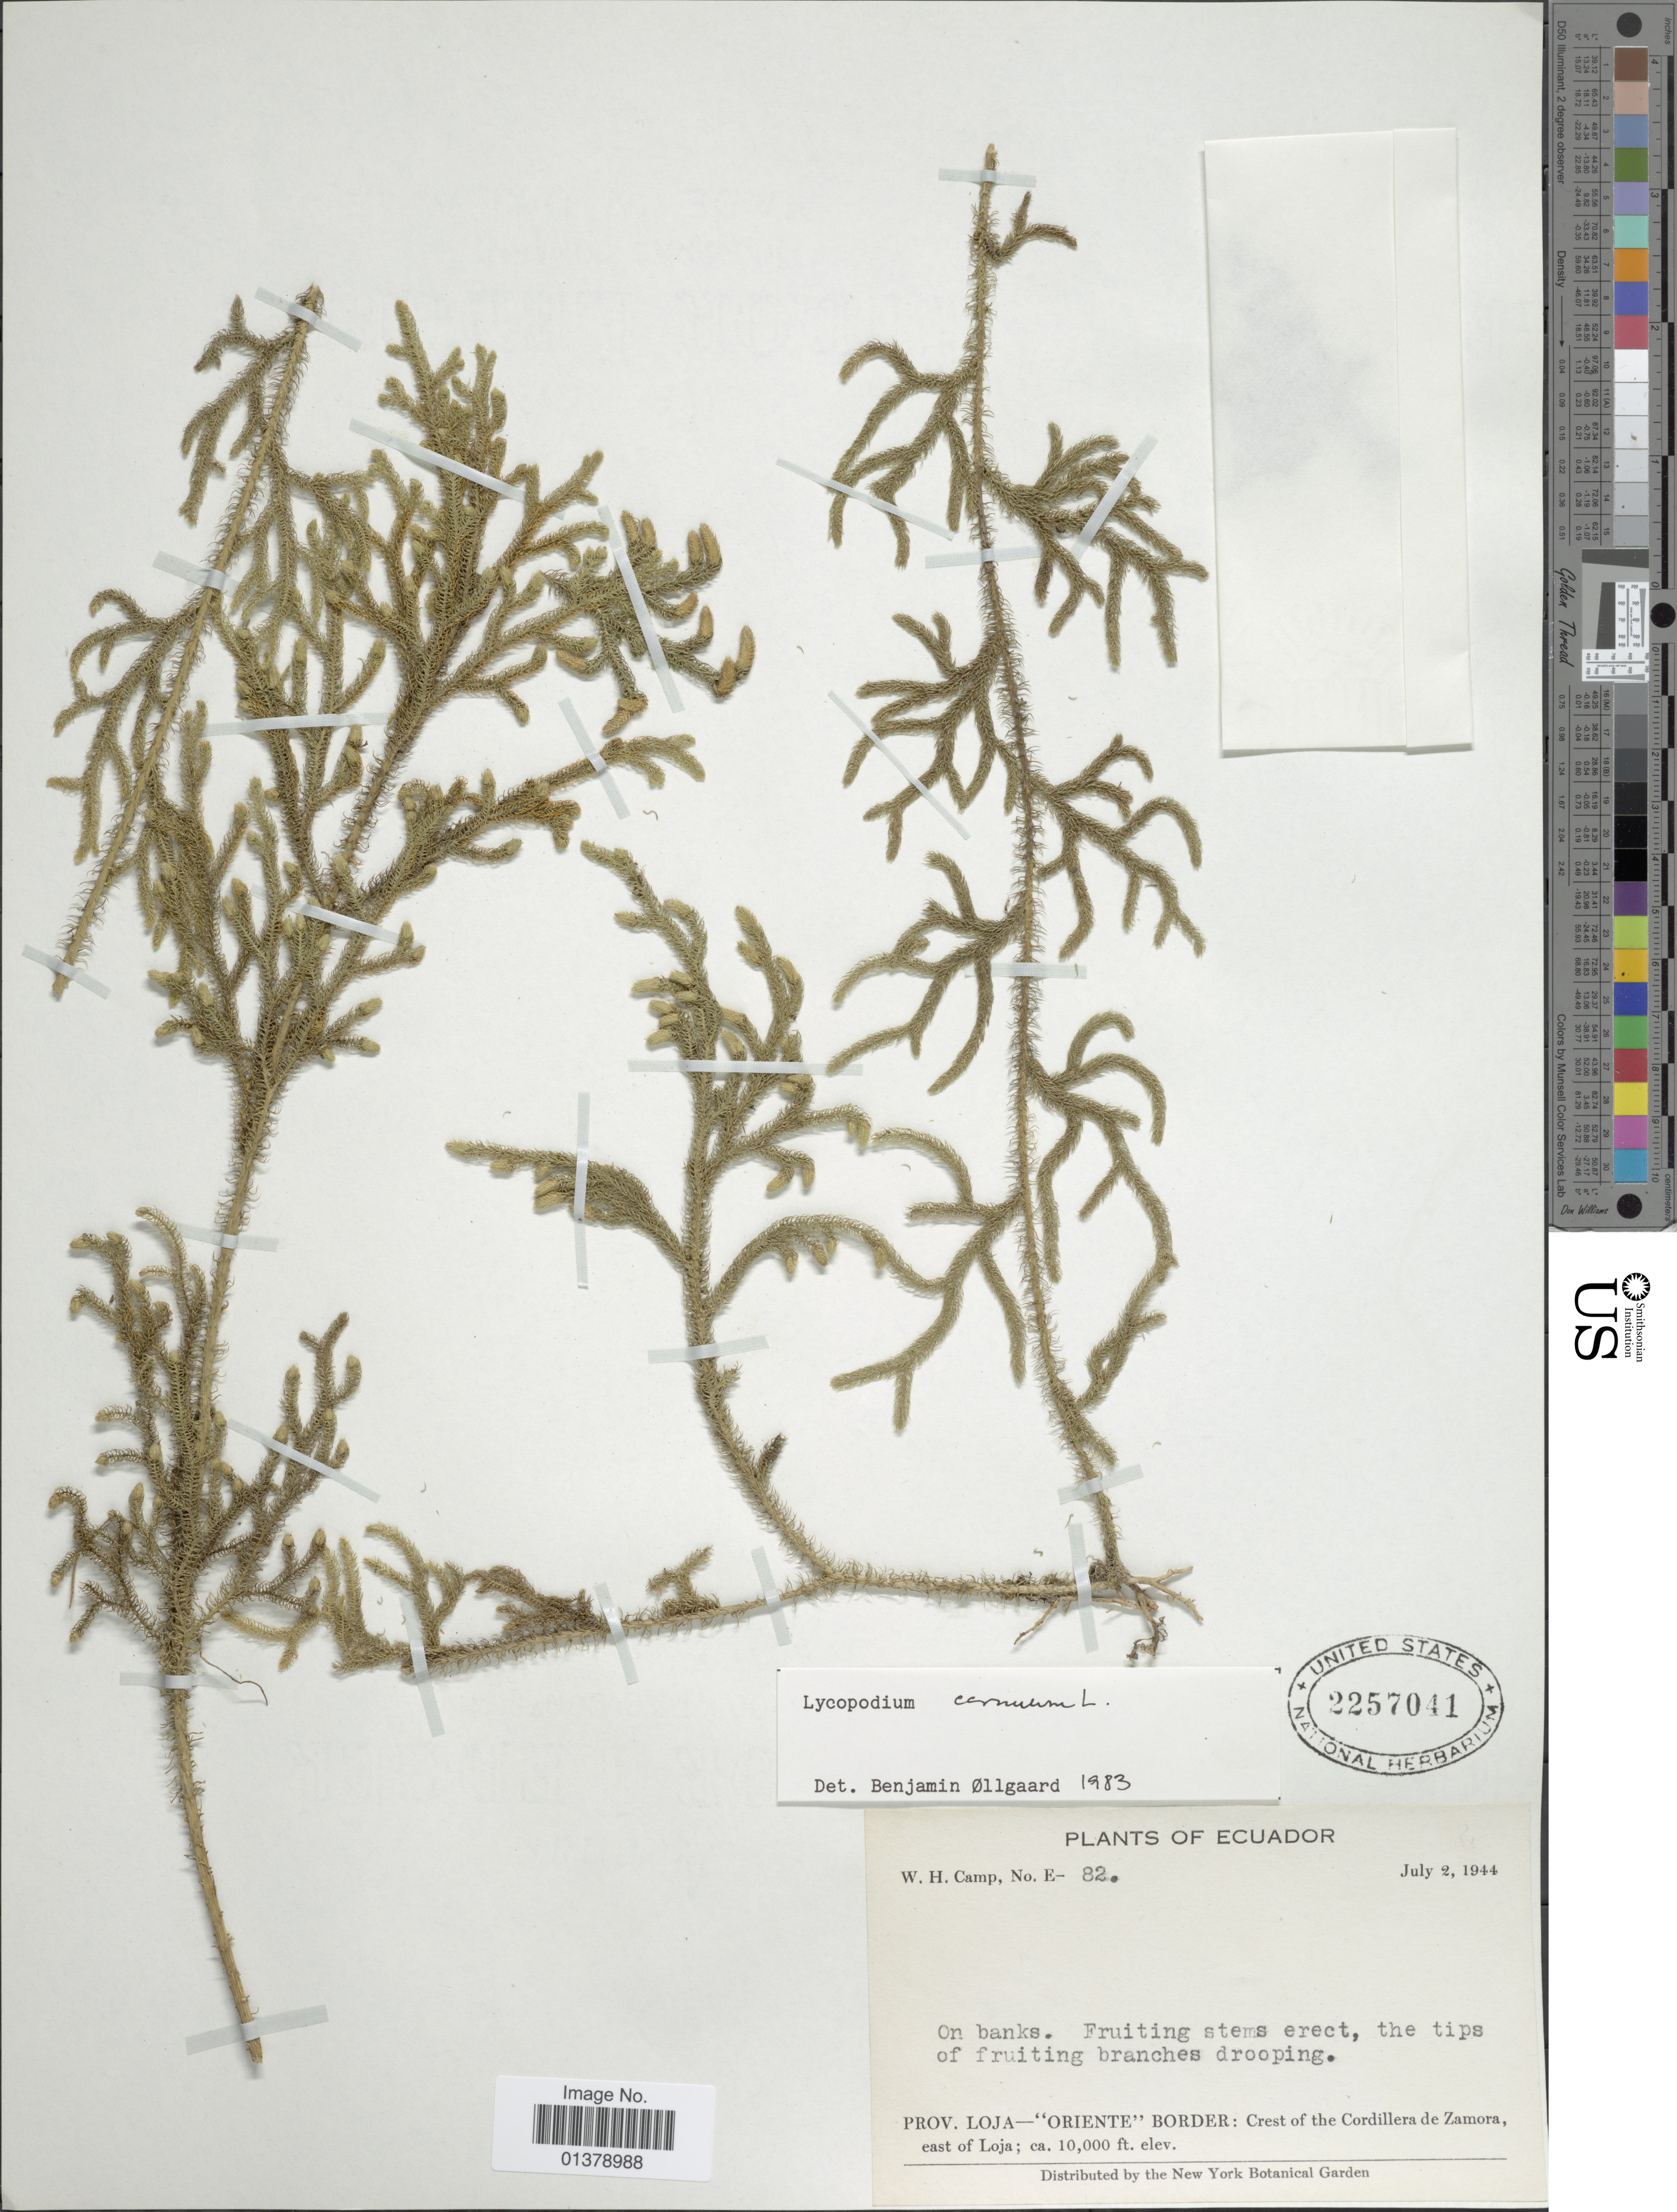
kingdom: Plantae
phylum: Tracheophyta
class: Lycopodiopsida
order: Lycopodiales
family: Lycopodiaceae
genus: Palhinhaea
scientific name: Palhinhaea cernua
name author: (L.) Vasc. & Franco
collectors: W. H. Camp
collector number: E-82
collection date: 1944-07-02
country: Ecuador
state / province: Loja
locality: Oriente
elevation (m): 3048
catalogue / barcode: US 2257041